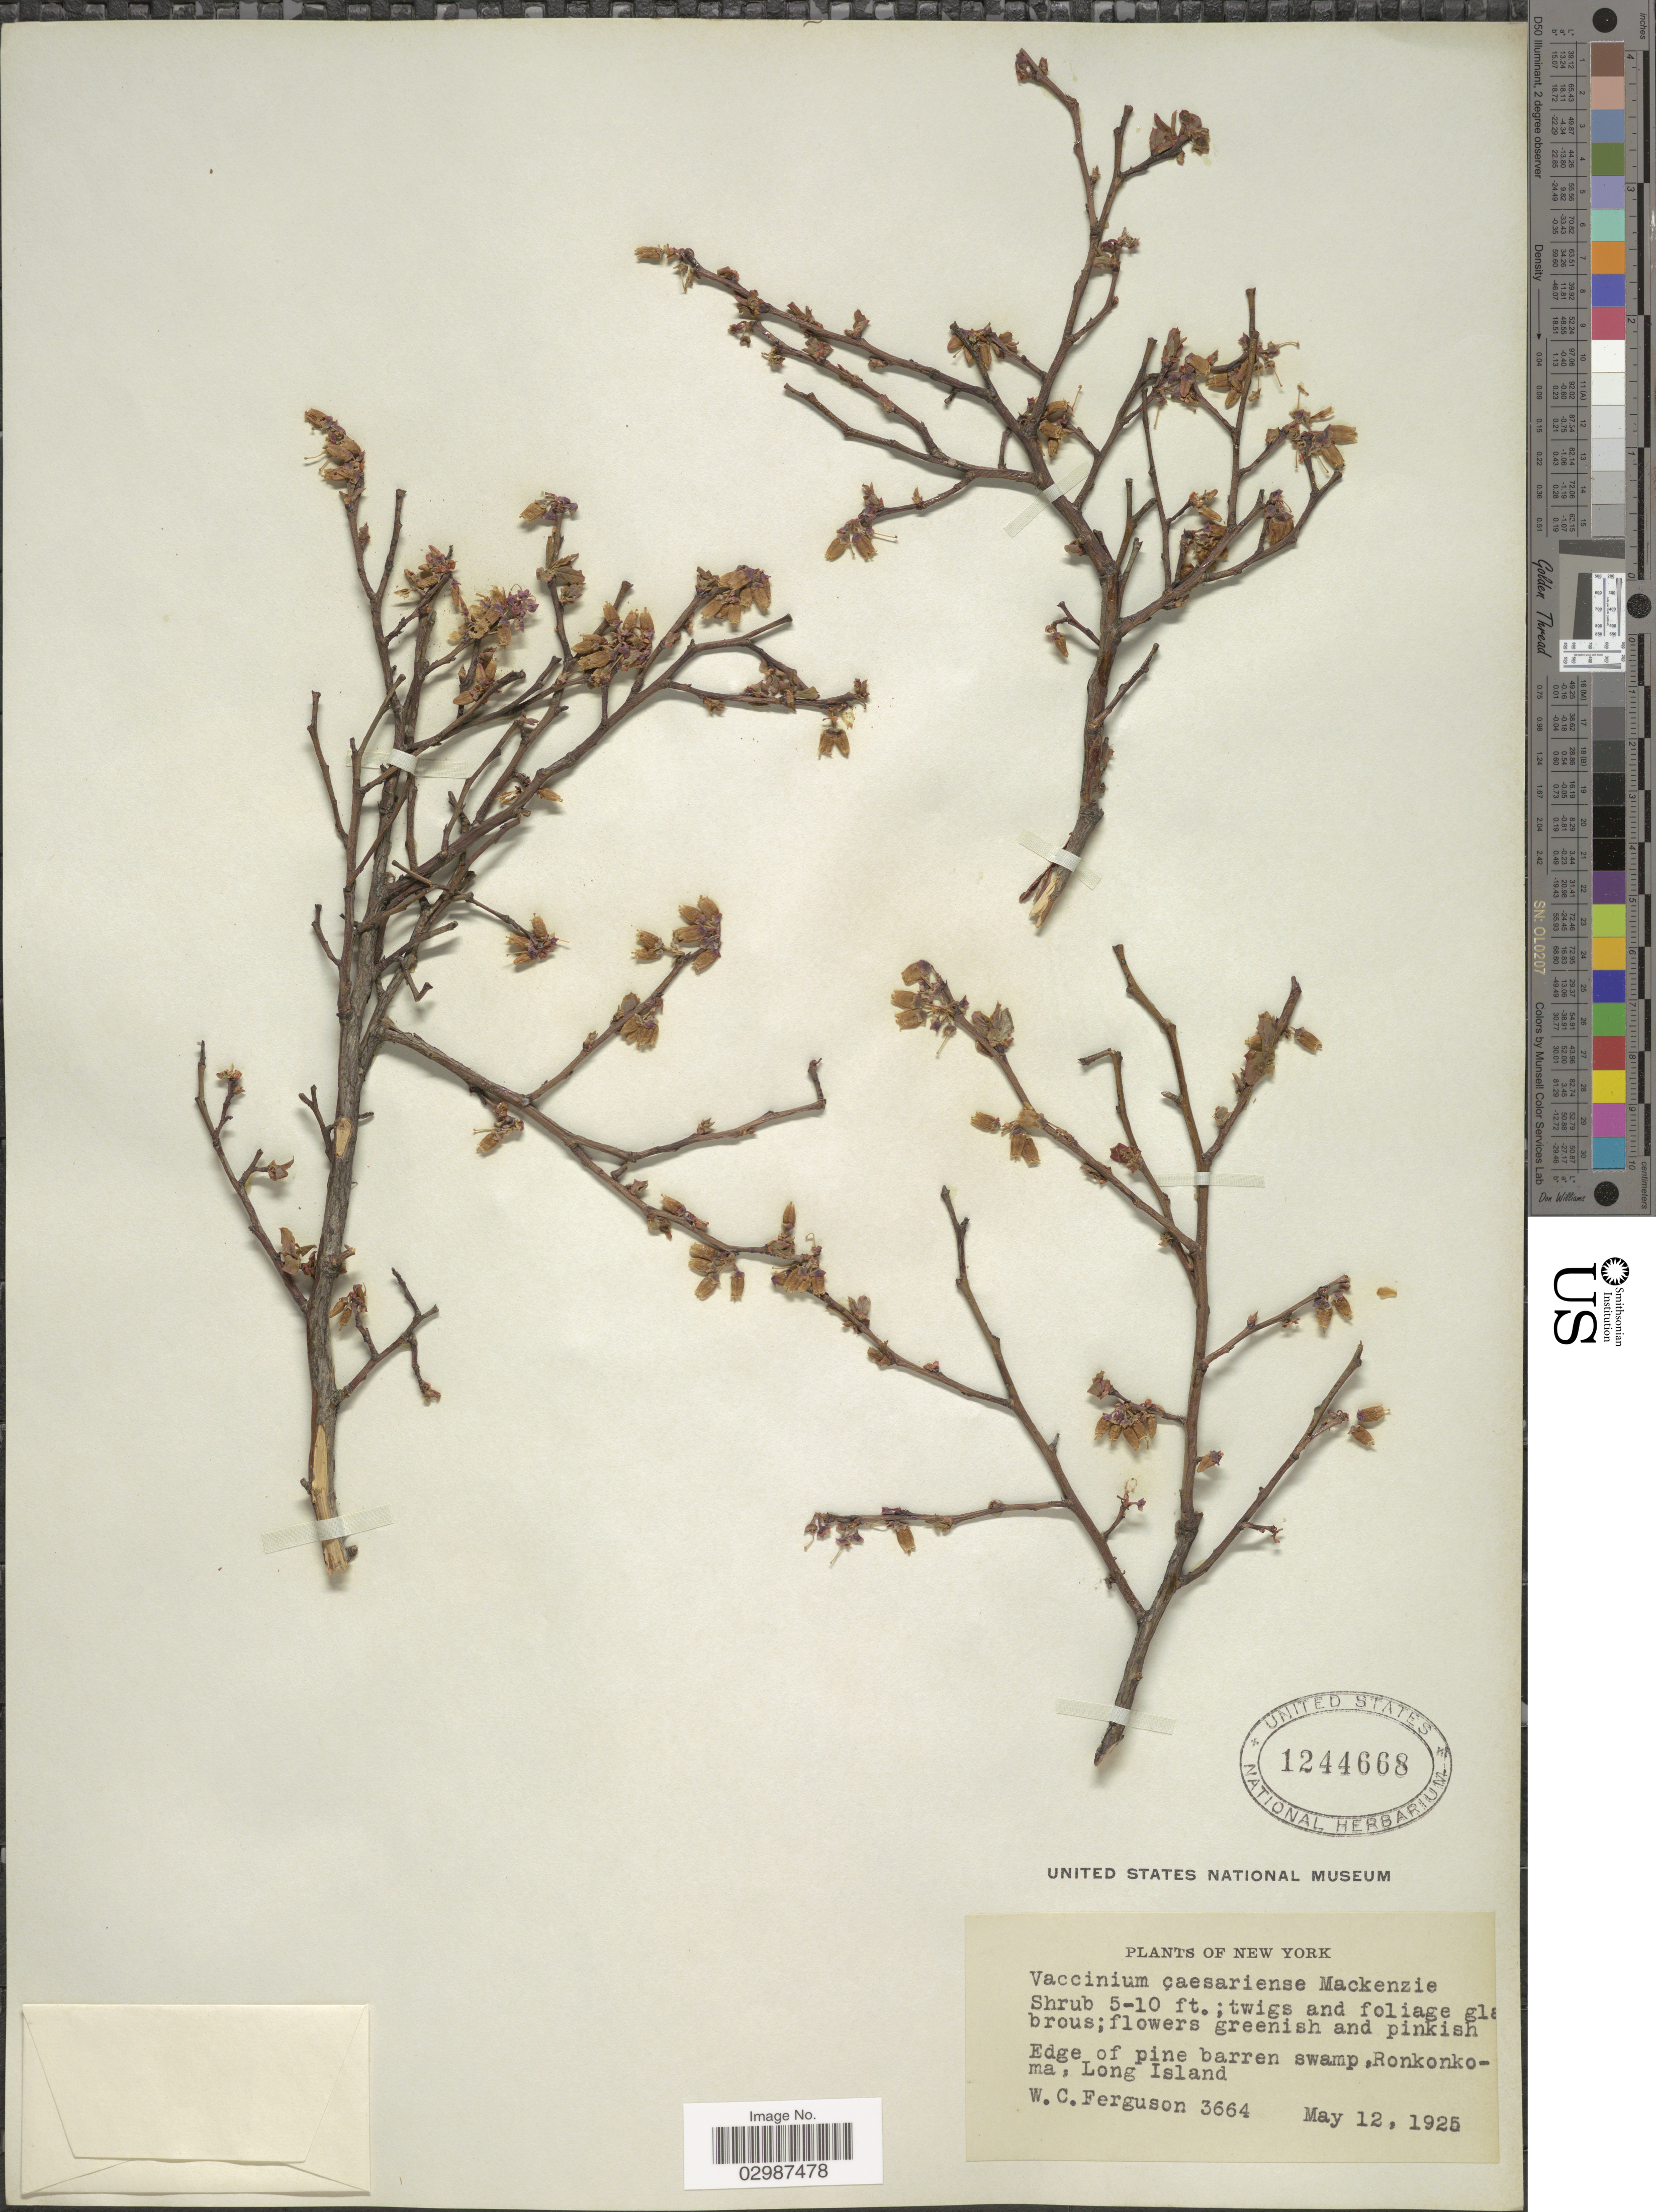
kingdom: Plantae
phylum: Tracheophyta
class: Magnoliopsida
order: Ericales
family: Ericaceae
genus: Vaccinium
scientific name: Vaccinium caesariense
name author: Mack.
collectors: W. Ferguson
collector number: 3664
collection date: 1925-05-12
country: United States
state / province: New York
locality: Edge of pine barren swamp, Ronkonkoma, Long Island.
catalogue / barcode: US 1244668